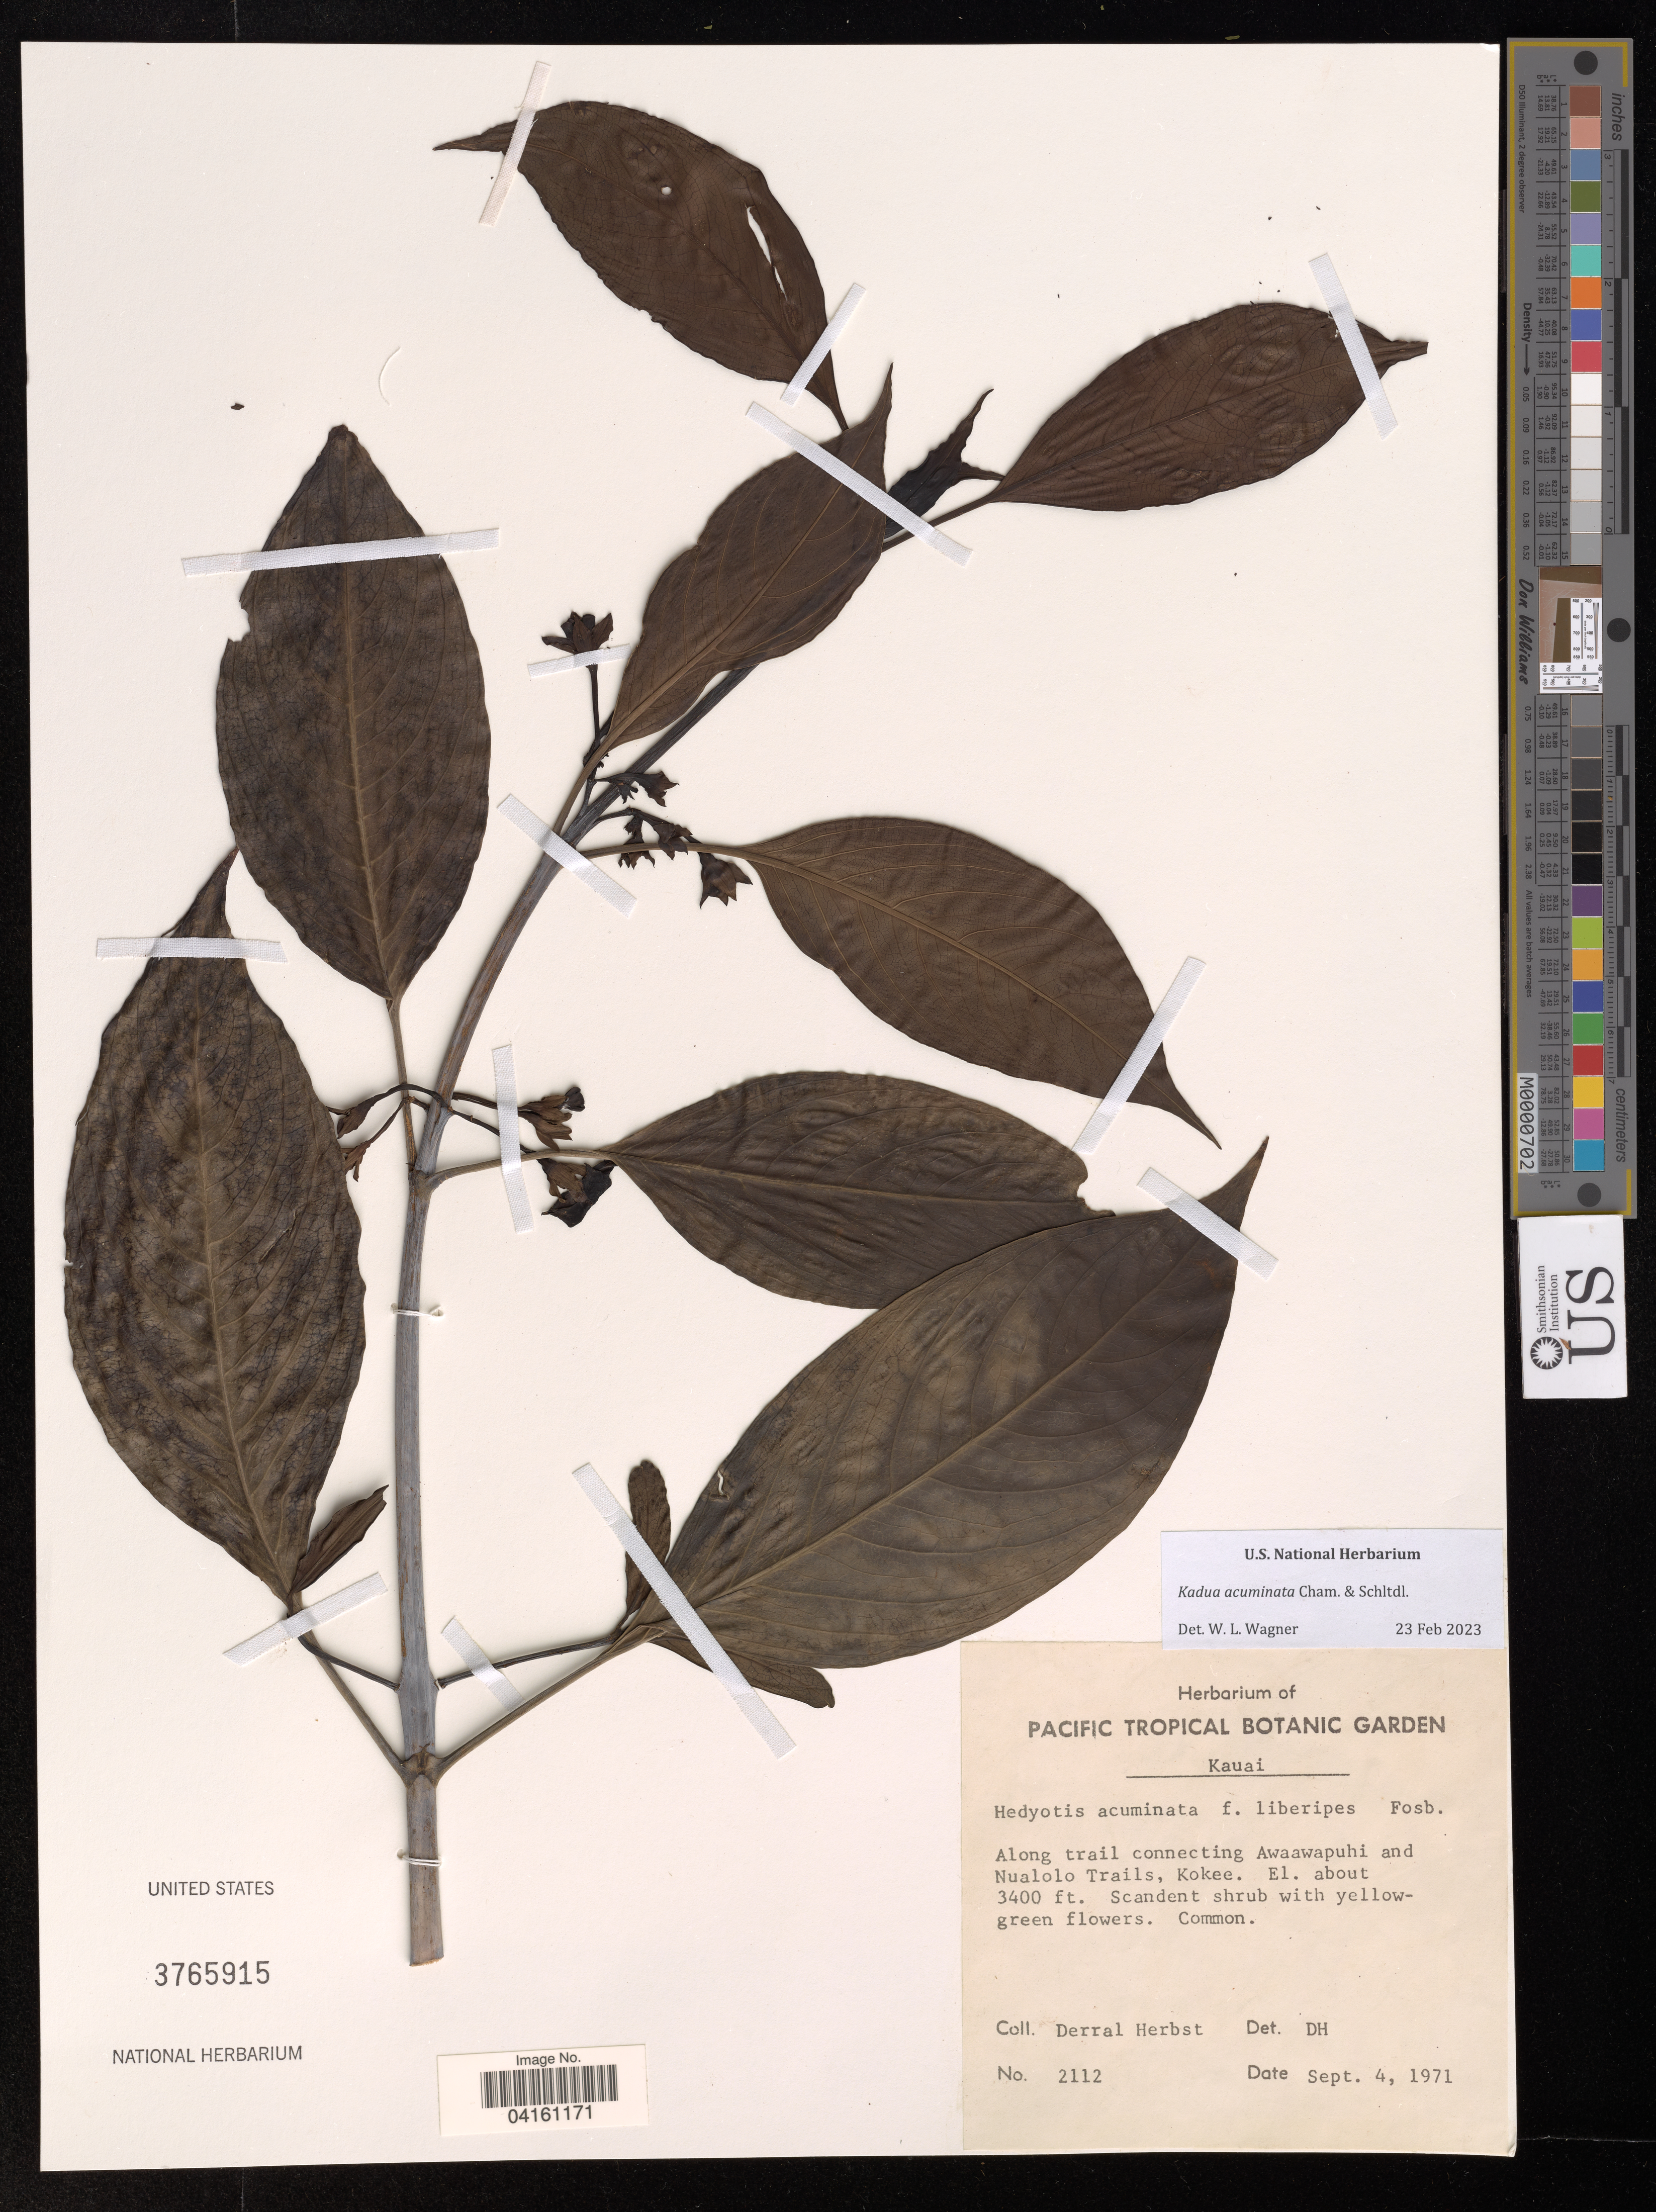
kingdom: Plantae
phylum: Tracheophyta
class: Magnoliopsida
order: Gentianales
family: Rubiaceae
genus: Kadua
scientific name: Kadua acuminata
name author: Cham. & Schltdl.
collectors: D. R. Herbst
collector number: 2112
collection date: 1971-09-04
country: United States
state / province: Hawaii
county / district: Kauai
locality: Kauai. Along trail connecting Awaawapuhi and Nualolo Trails, Kokee.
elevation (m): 1036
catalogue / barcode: US 3765915